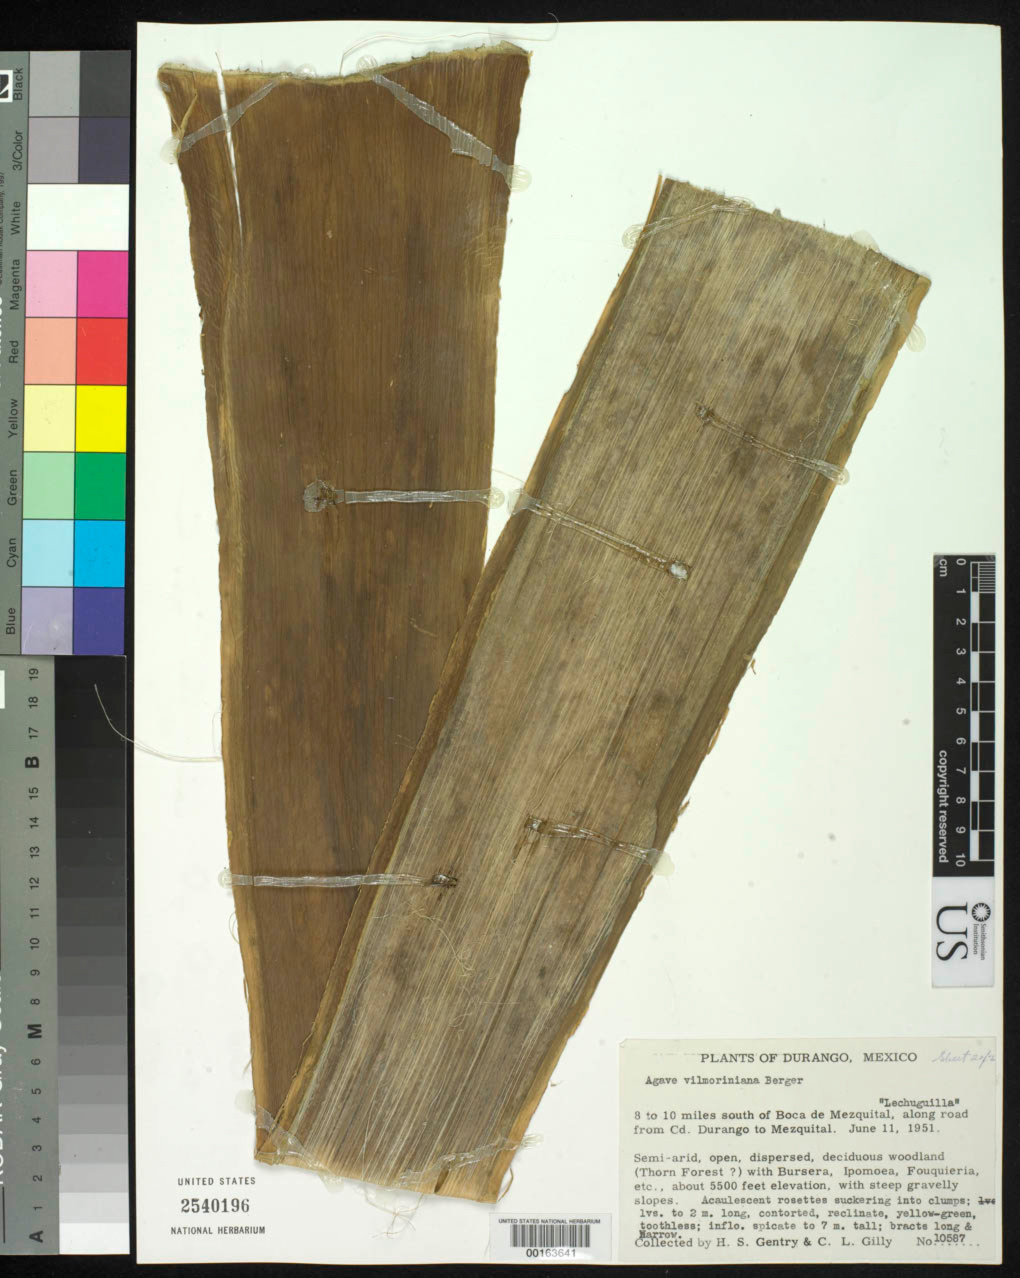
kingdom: Plantae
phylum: Tracheophyta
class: Liliopsida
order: Asparagales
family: Asparagaceae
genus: Agave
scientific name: Agave vilmoriniana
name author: A. Berger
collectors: H. S. Gentry & C. Gilly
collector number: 10587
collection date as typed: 11 Jun 1951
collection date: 1951-06-11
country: Mexico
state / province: Durango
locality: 8-10 mi S of Boca de Mezquital, along road from Cd Durango to Mezquital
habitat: Semi-arid, open, dispersed, woodland w/steep gravely slopes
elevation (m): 1676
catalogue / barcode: US 2540196